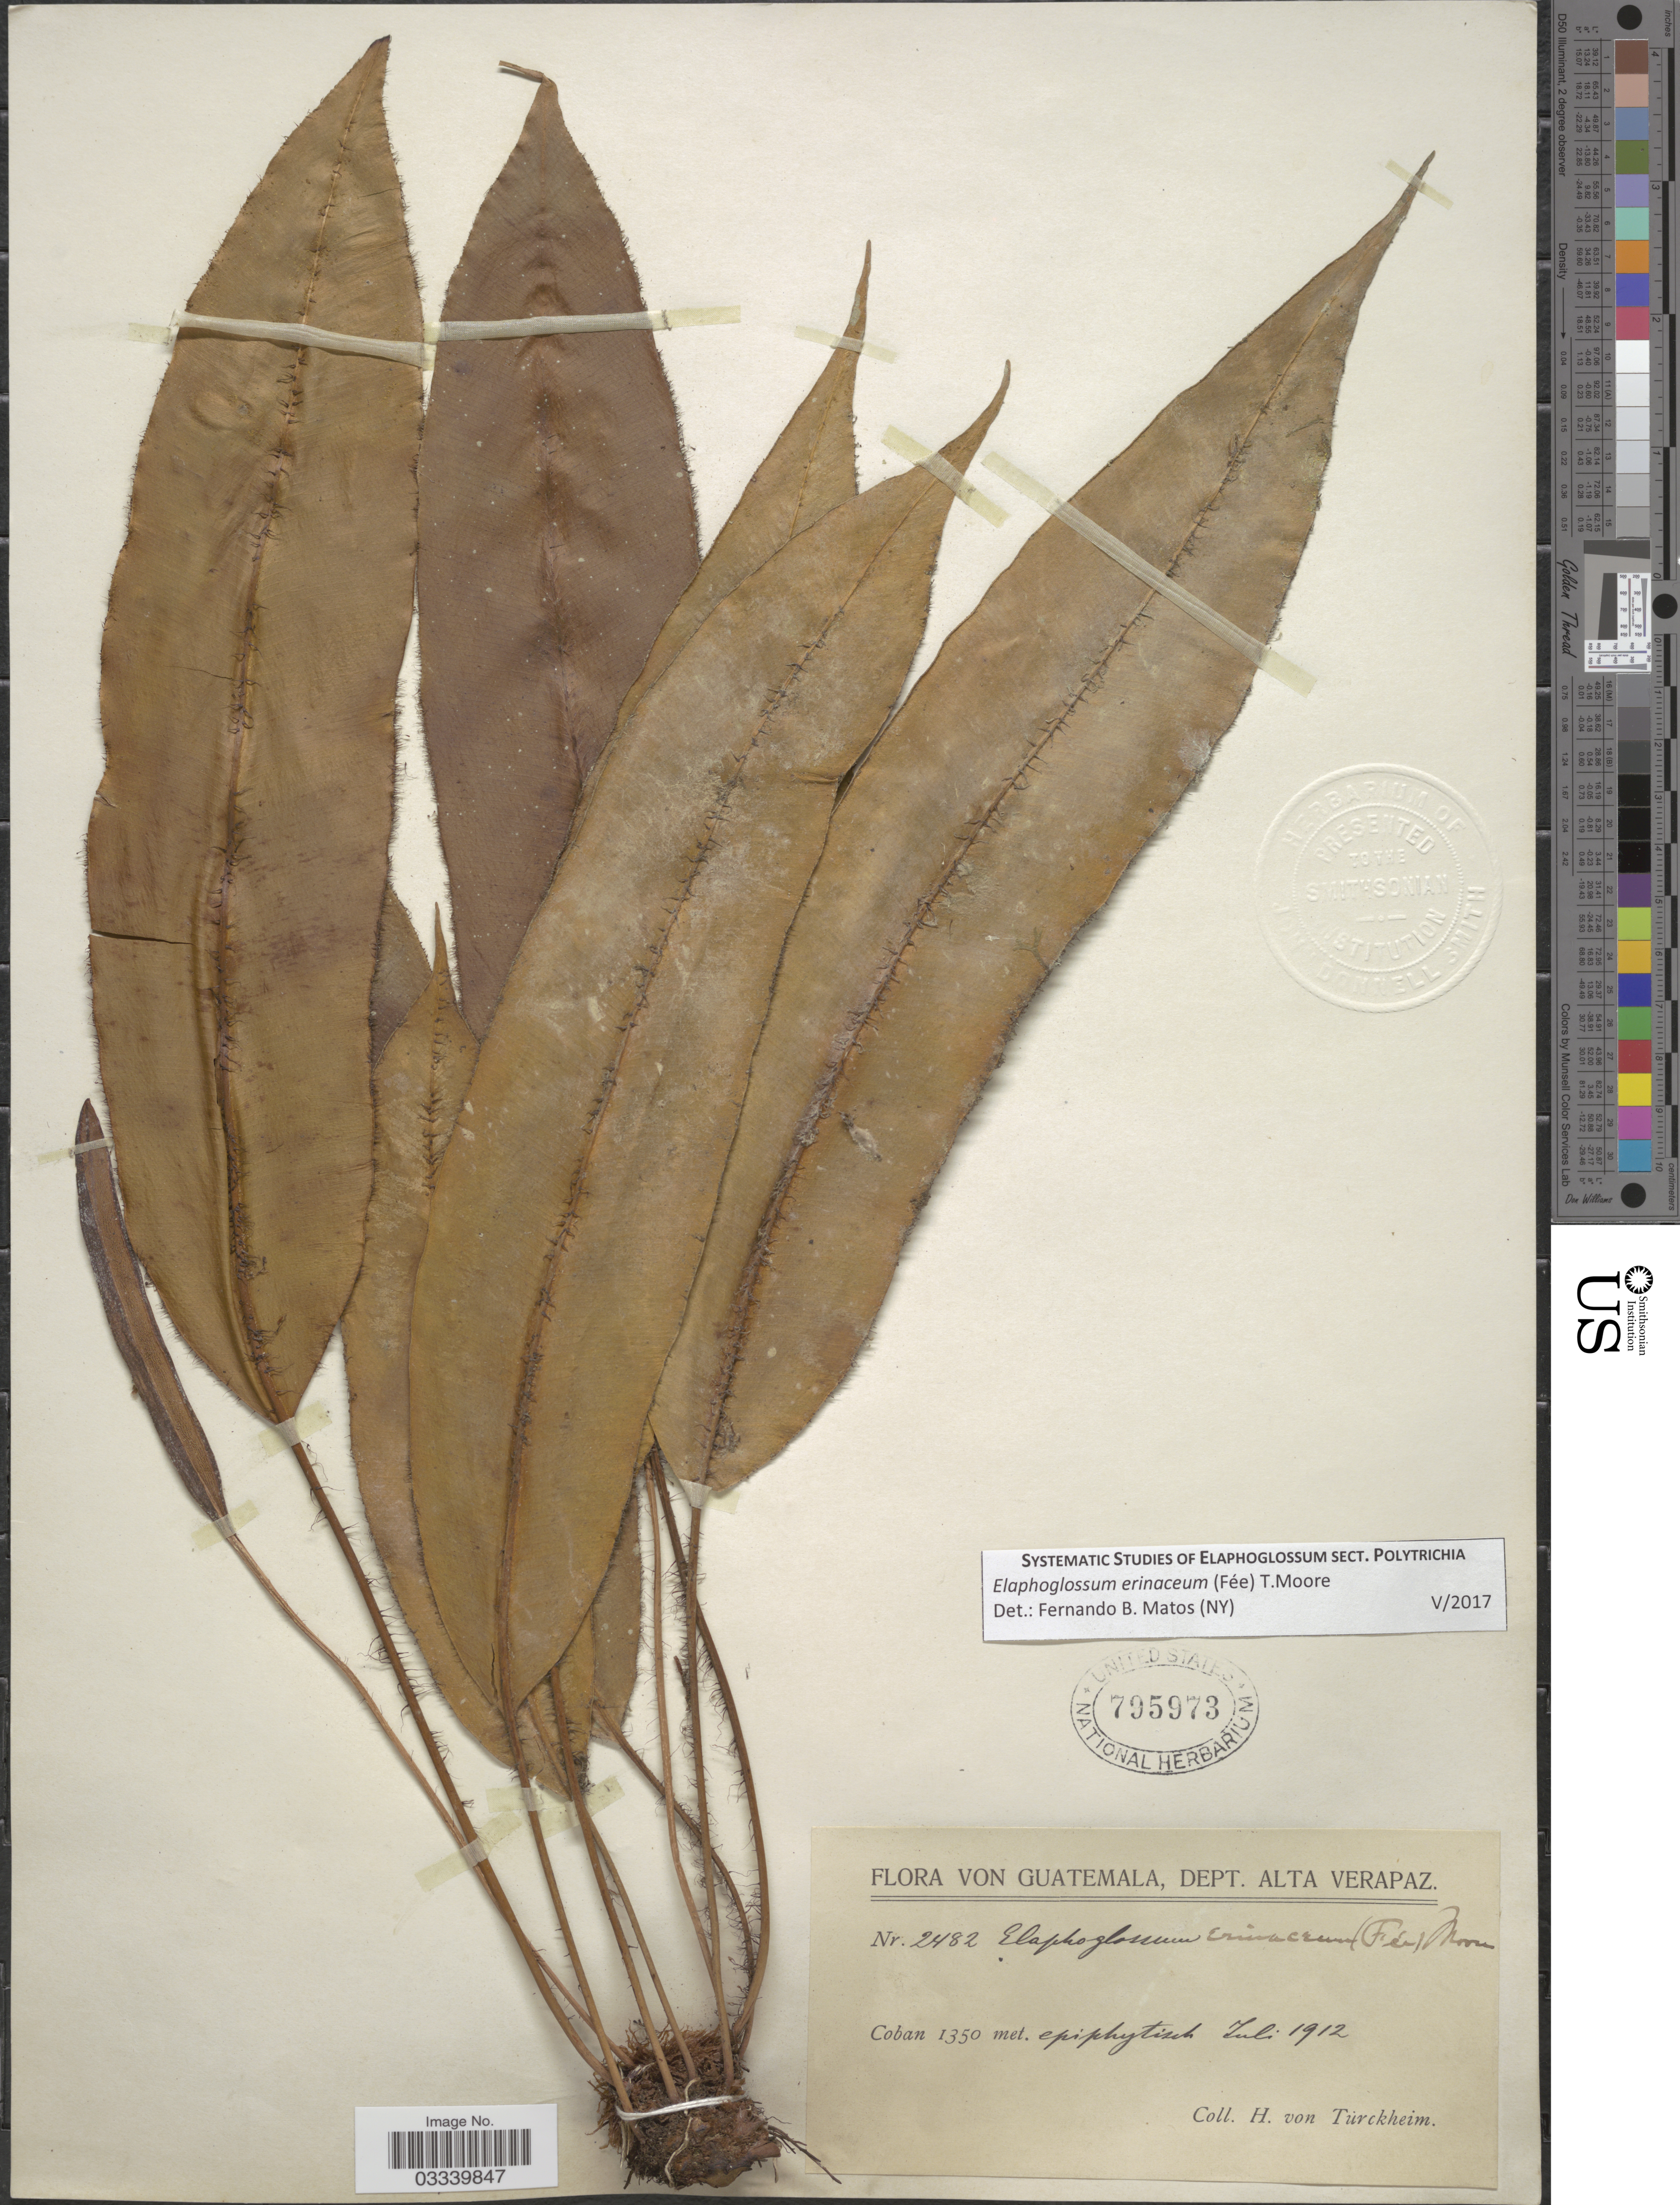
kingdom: Plantae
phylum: Tracheophyta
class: Polypodiopsida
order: Polypodiales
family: Dryopteridaceae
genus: Elaphoglossum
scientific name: Elaphoglossum erinaceum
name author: (Fée) T. Moore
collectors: H. von Türckheim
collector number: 2482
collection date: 1912-07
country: Guatemala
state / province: Alta Verapaz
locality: Dept. Alta Verapaz. Coban.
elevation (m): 1350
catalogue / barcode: US 795973